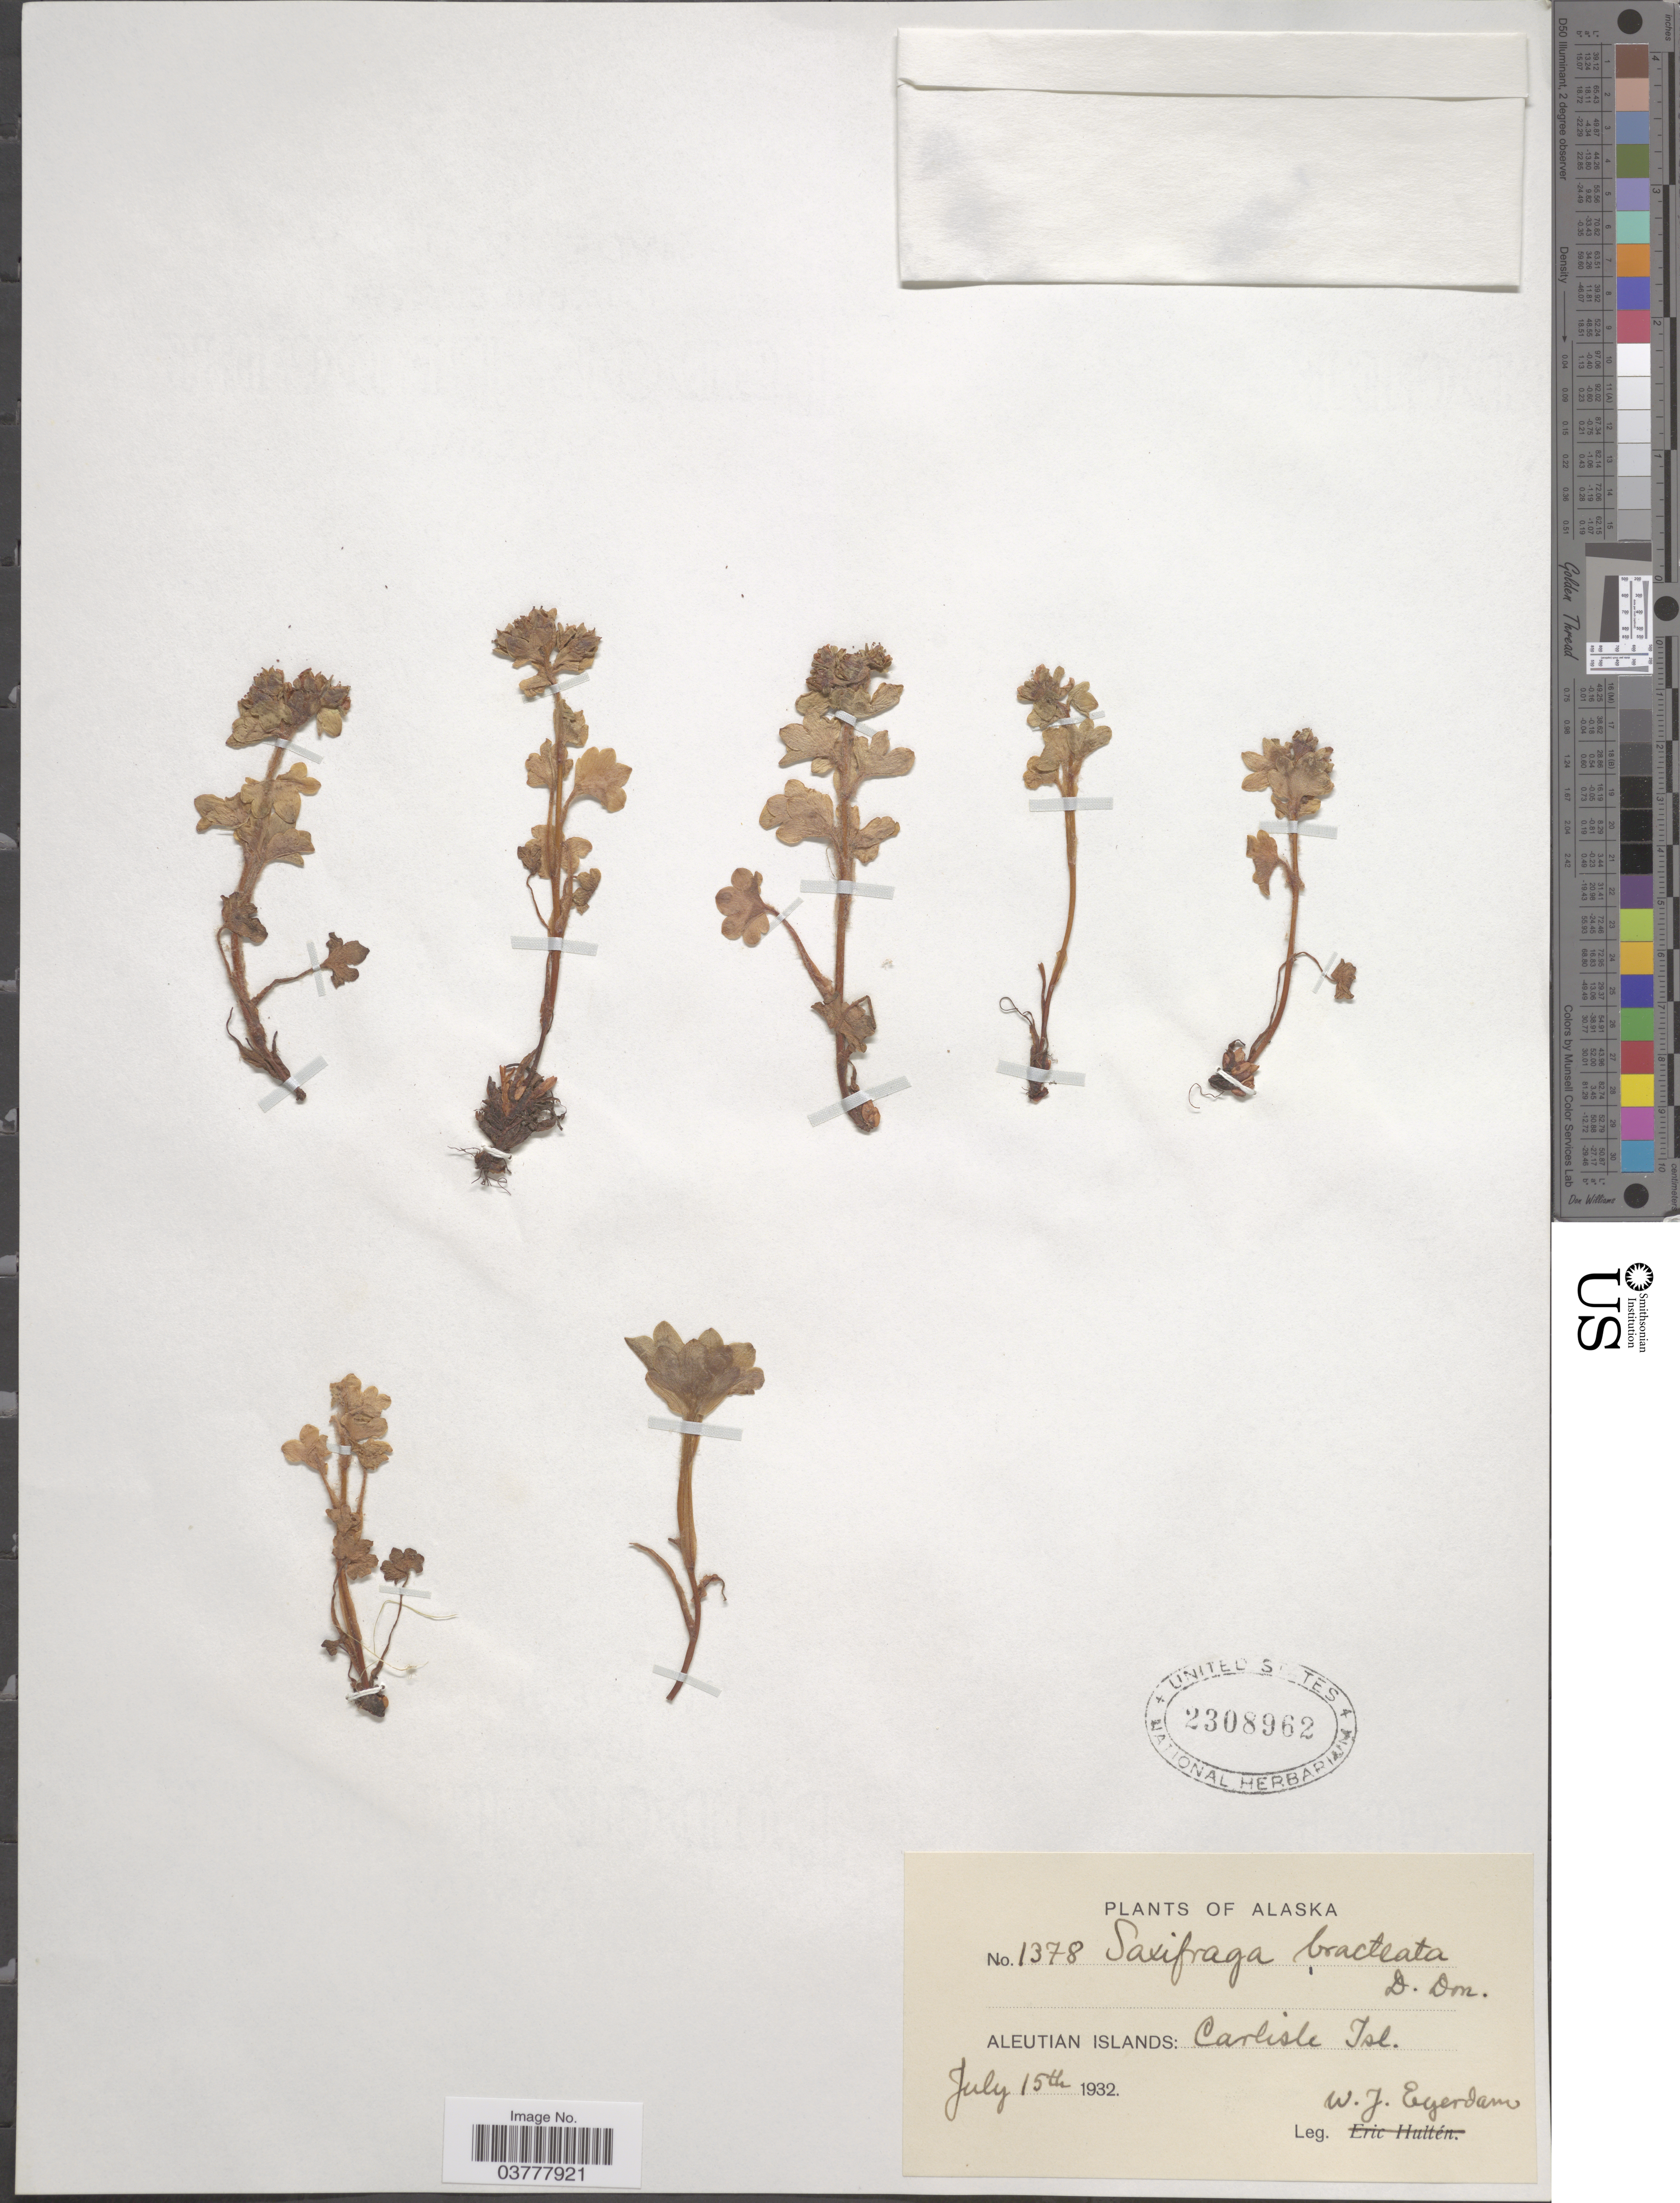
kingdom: Plantae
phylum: Tracheophyta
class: Magnoliopsida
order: Saxifragales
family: Saxifragaceae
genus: Saxifraga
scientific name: Saxifraga bracteata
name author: D. Don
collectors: W. J. Eyerdam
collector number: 1378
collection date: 1932-07-15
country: United States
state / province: Alaska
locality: Aleutian Islands: Carlisle Isl.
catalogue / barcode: US 2308962